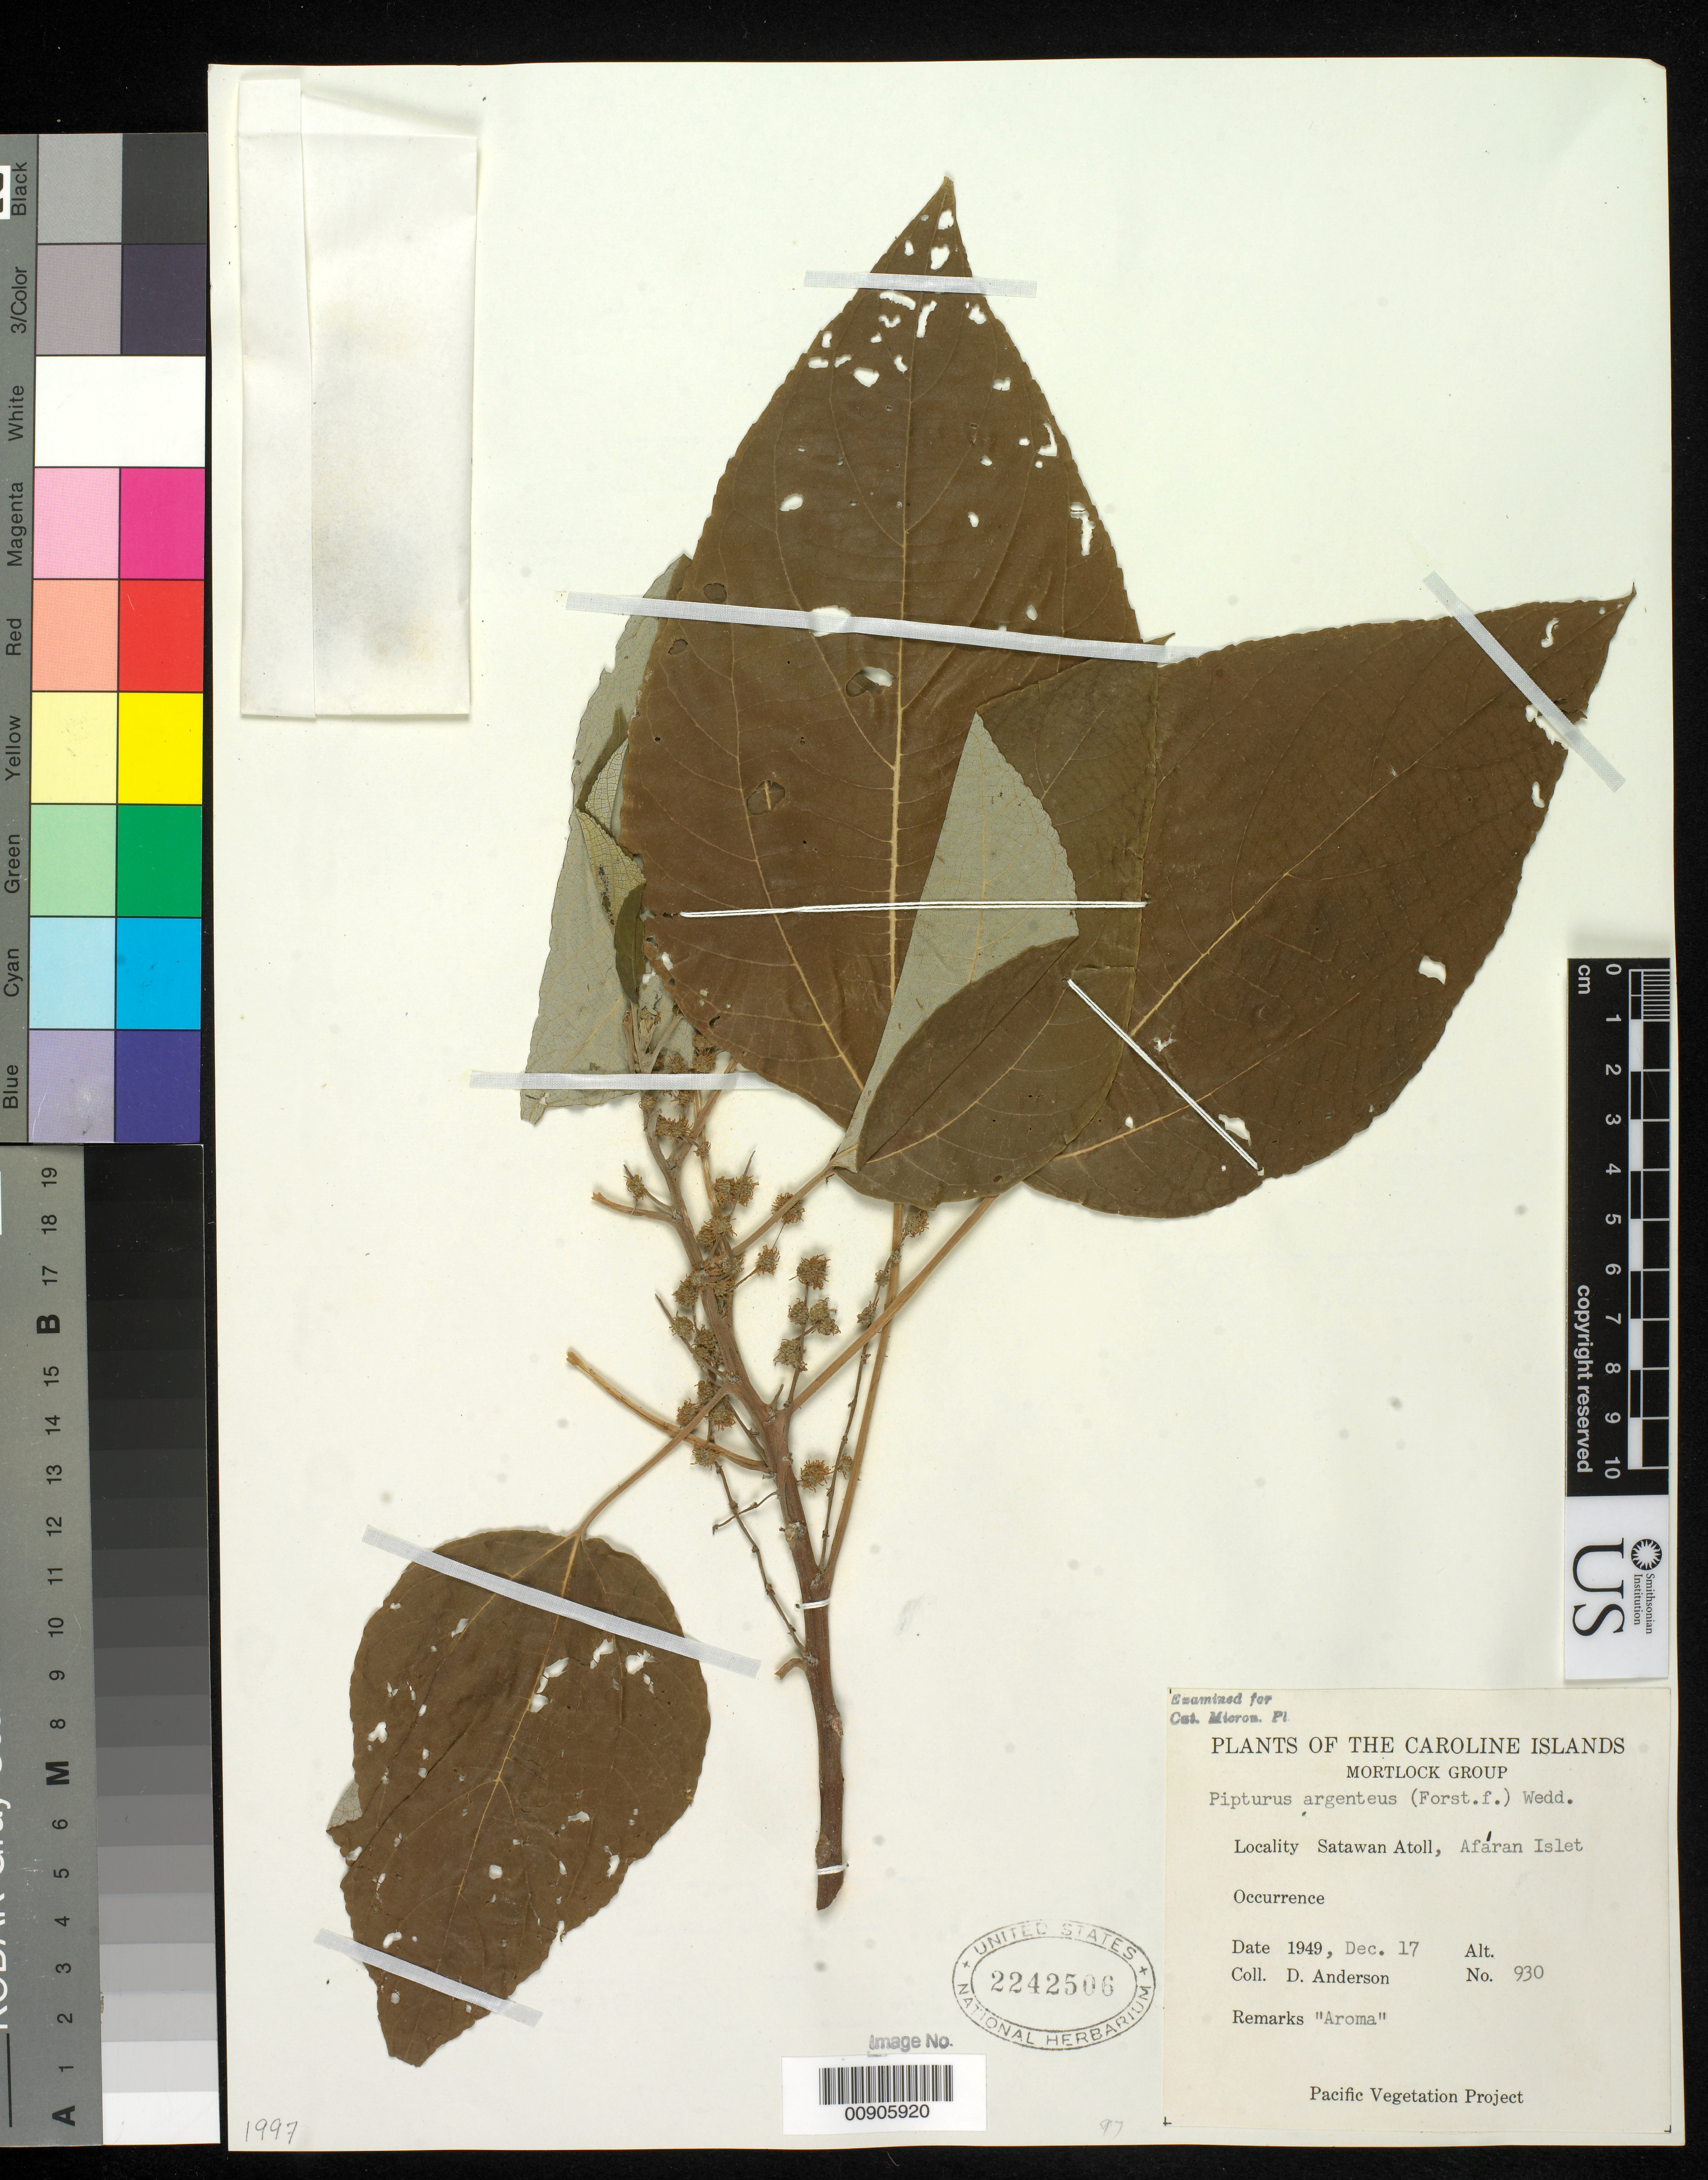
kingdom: Plantae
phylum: Tracheophyta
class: Magnoliopsida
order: Rosales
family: Urticaceae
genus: Pipturus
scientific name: Pipturus argenteus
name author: (G. Forst.) Wedd.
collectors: D. Anderson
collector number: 930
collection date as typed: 17 Dec 1949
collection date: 1949-12-17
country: Micronesia, Federated States of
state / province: Truk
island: Satawan Atoll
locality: Afaran Islet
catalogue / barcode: US 2242506